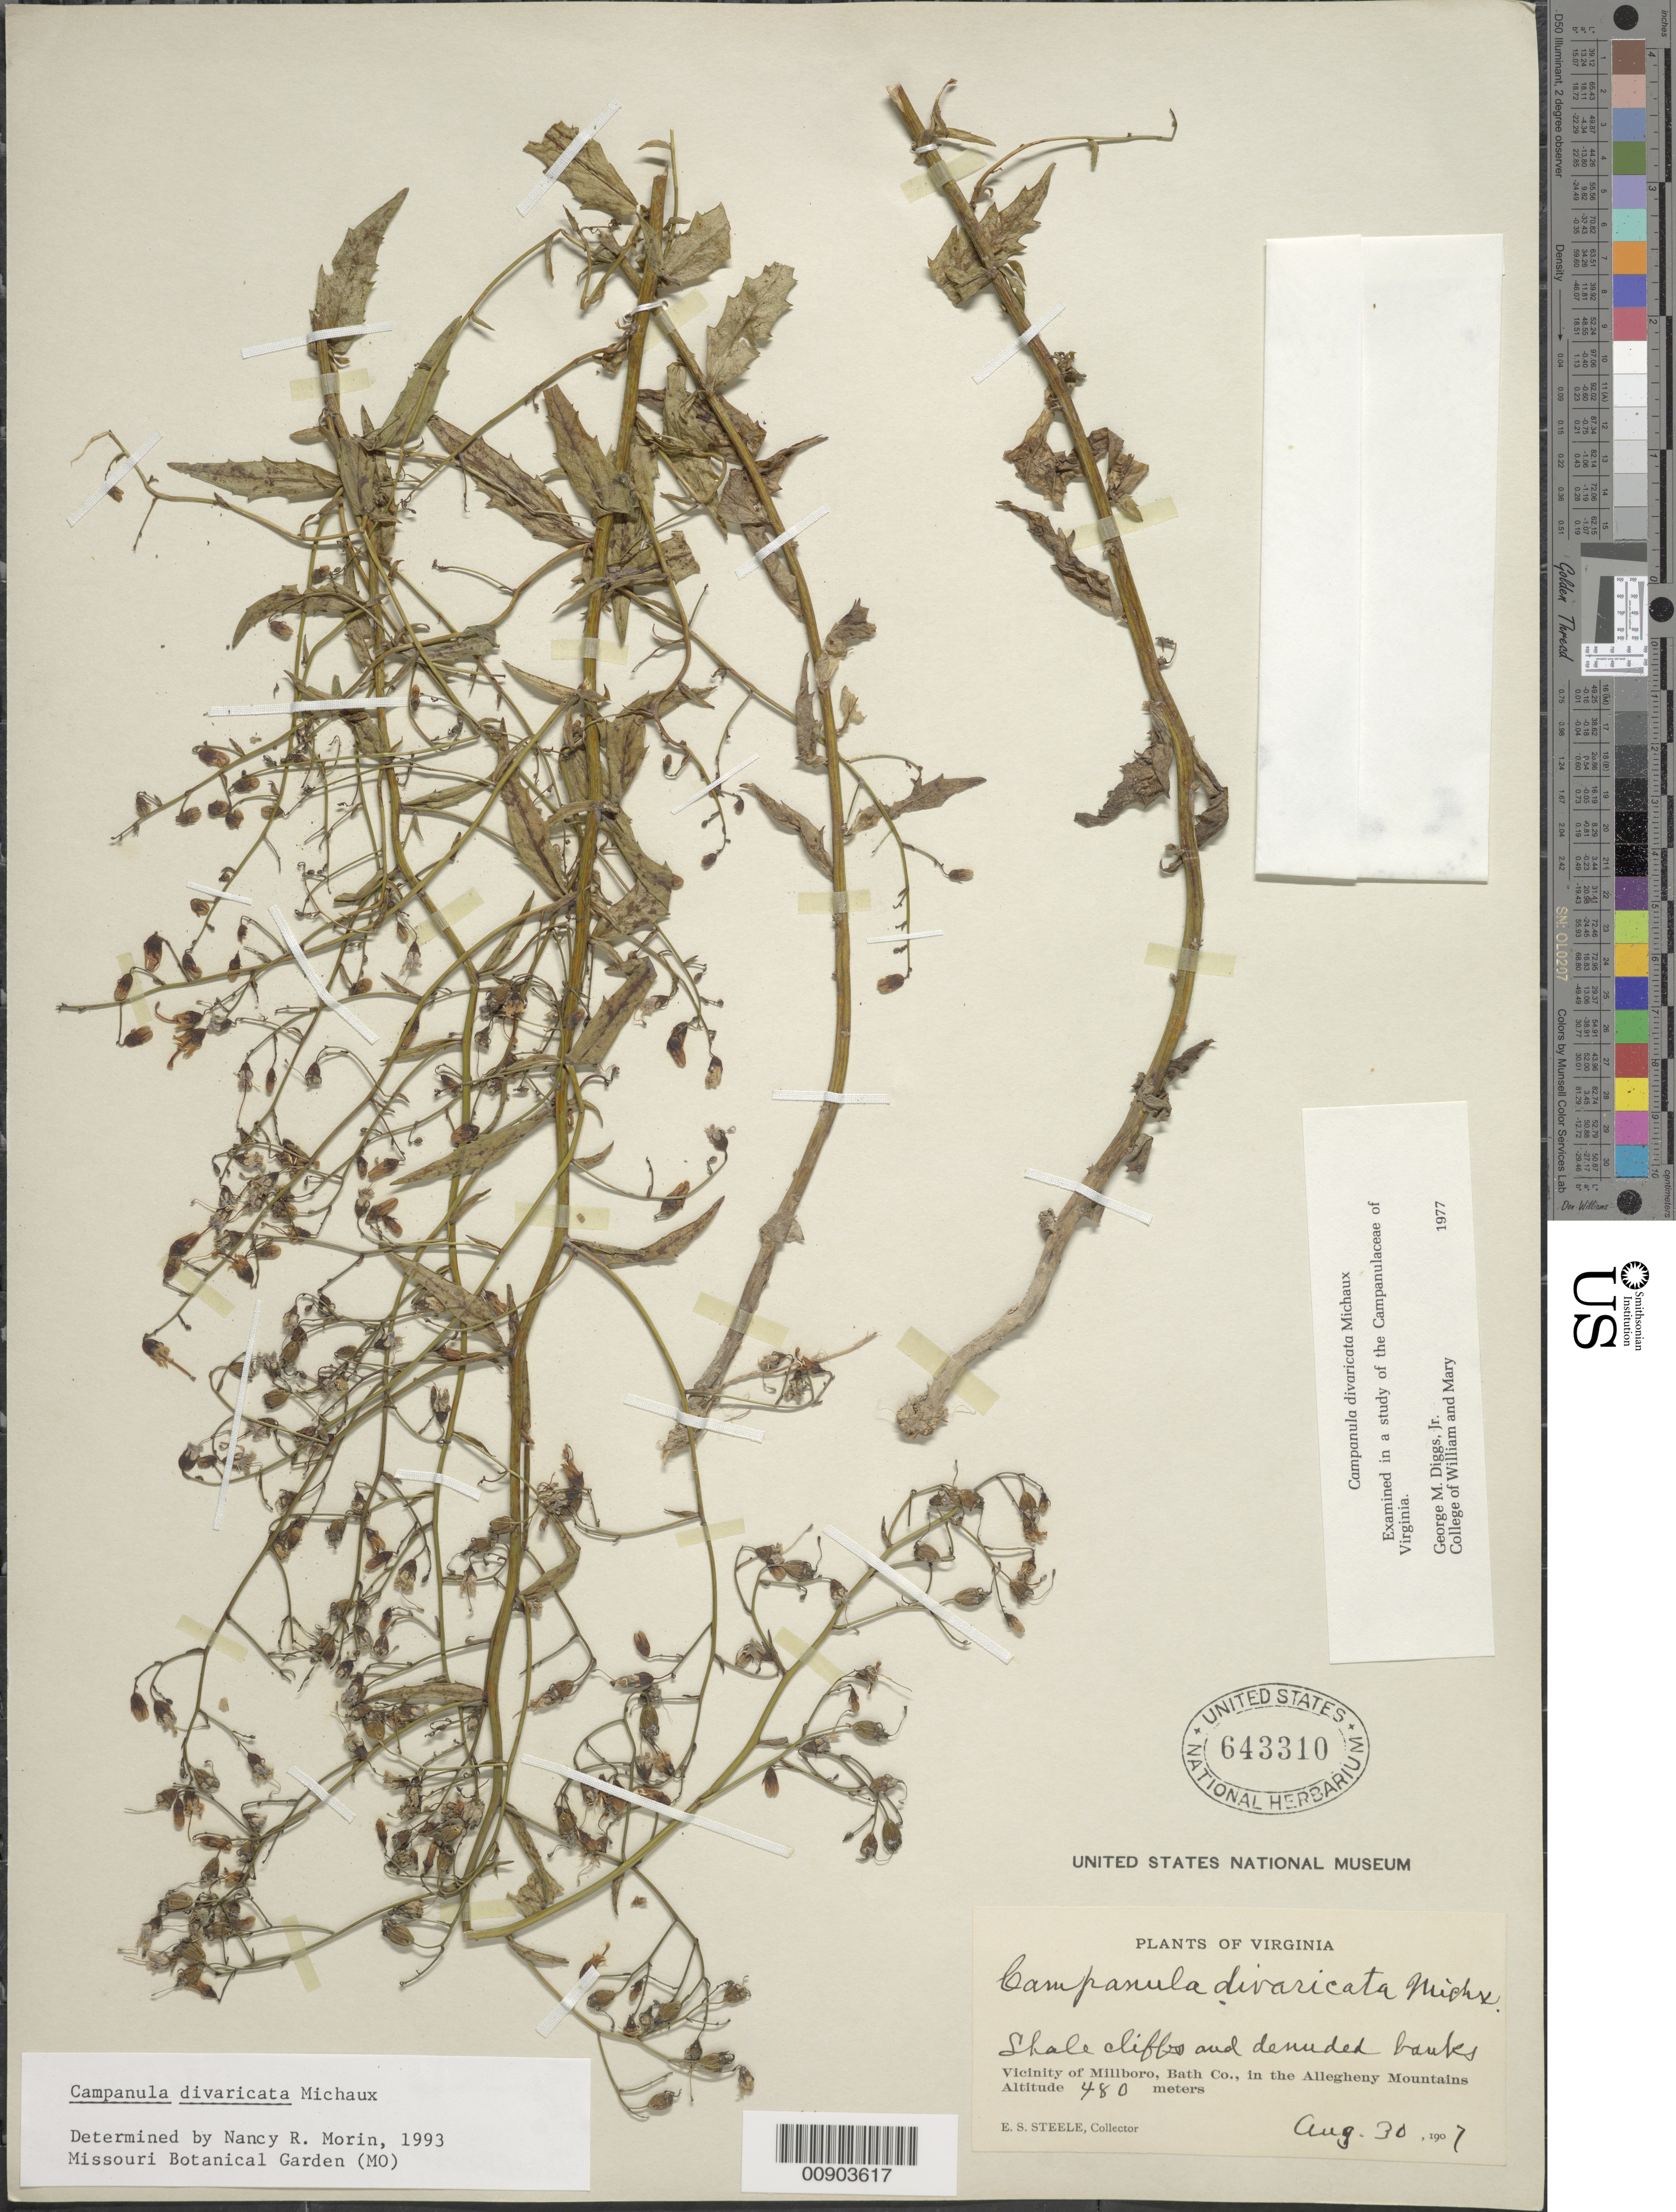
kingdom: Plantae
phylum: Tracheophyta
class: Magnoliopsida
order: Asterales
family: Campanulaceae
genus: Campanula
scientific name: Campanula divaricata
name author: Michx.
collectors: E. Steele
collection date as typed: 30 Aug 1907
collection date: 1907-08-30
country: United States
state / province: Virginia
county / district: Bath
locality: Allegheny Mts, Millboro.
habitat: Shale cliffs and denuded banks.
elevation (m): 480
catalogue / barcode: US 643310